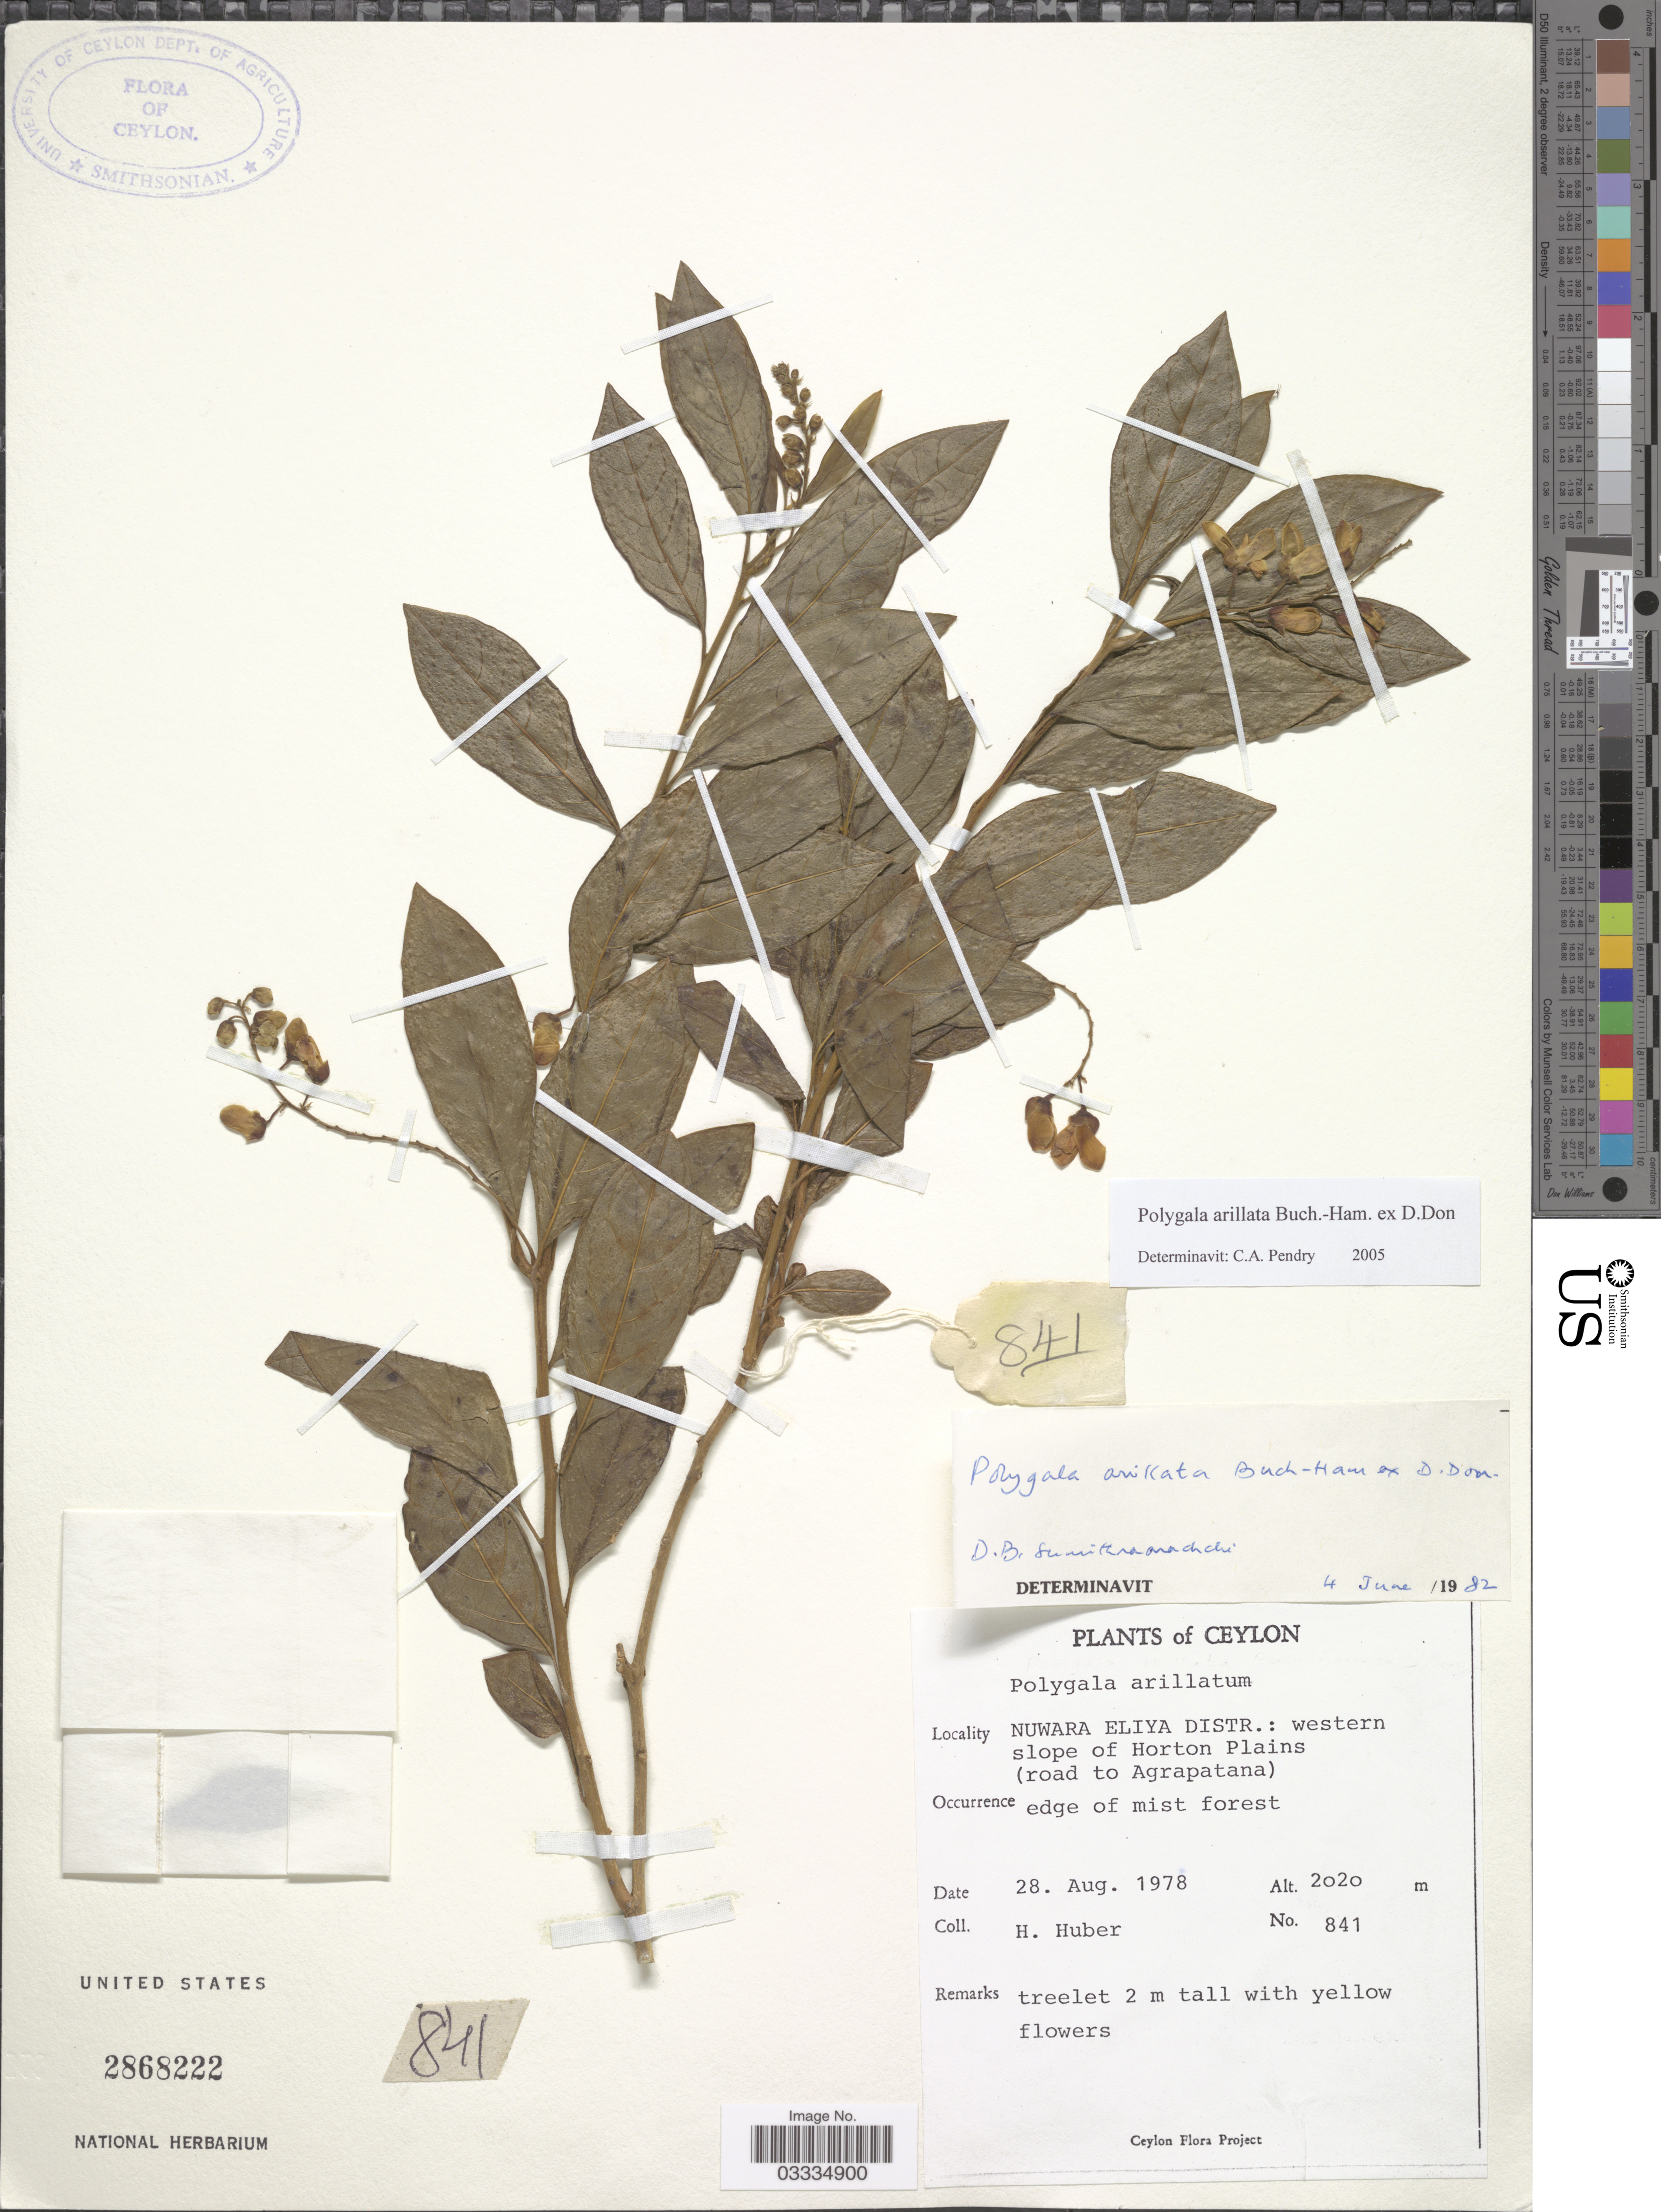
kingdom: Plantae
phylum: Tracheophyta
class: Magnoliopsida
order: Fabales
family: Polygalaceae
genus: Polygala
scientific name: Polygala arillata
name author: Buch.-Ham. ex D. Don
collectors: H. Huber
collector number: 841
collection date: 1978-08-28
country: Sri Lanka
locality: Ceylon. Nuwara Eliya Distr.: western slope of Horton Plains (road to Agrapatana).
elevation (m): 2020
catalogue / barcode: US 2868222